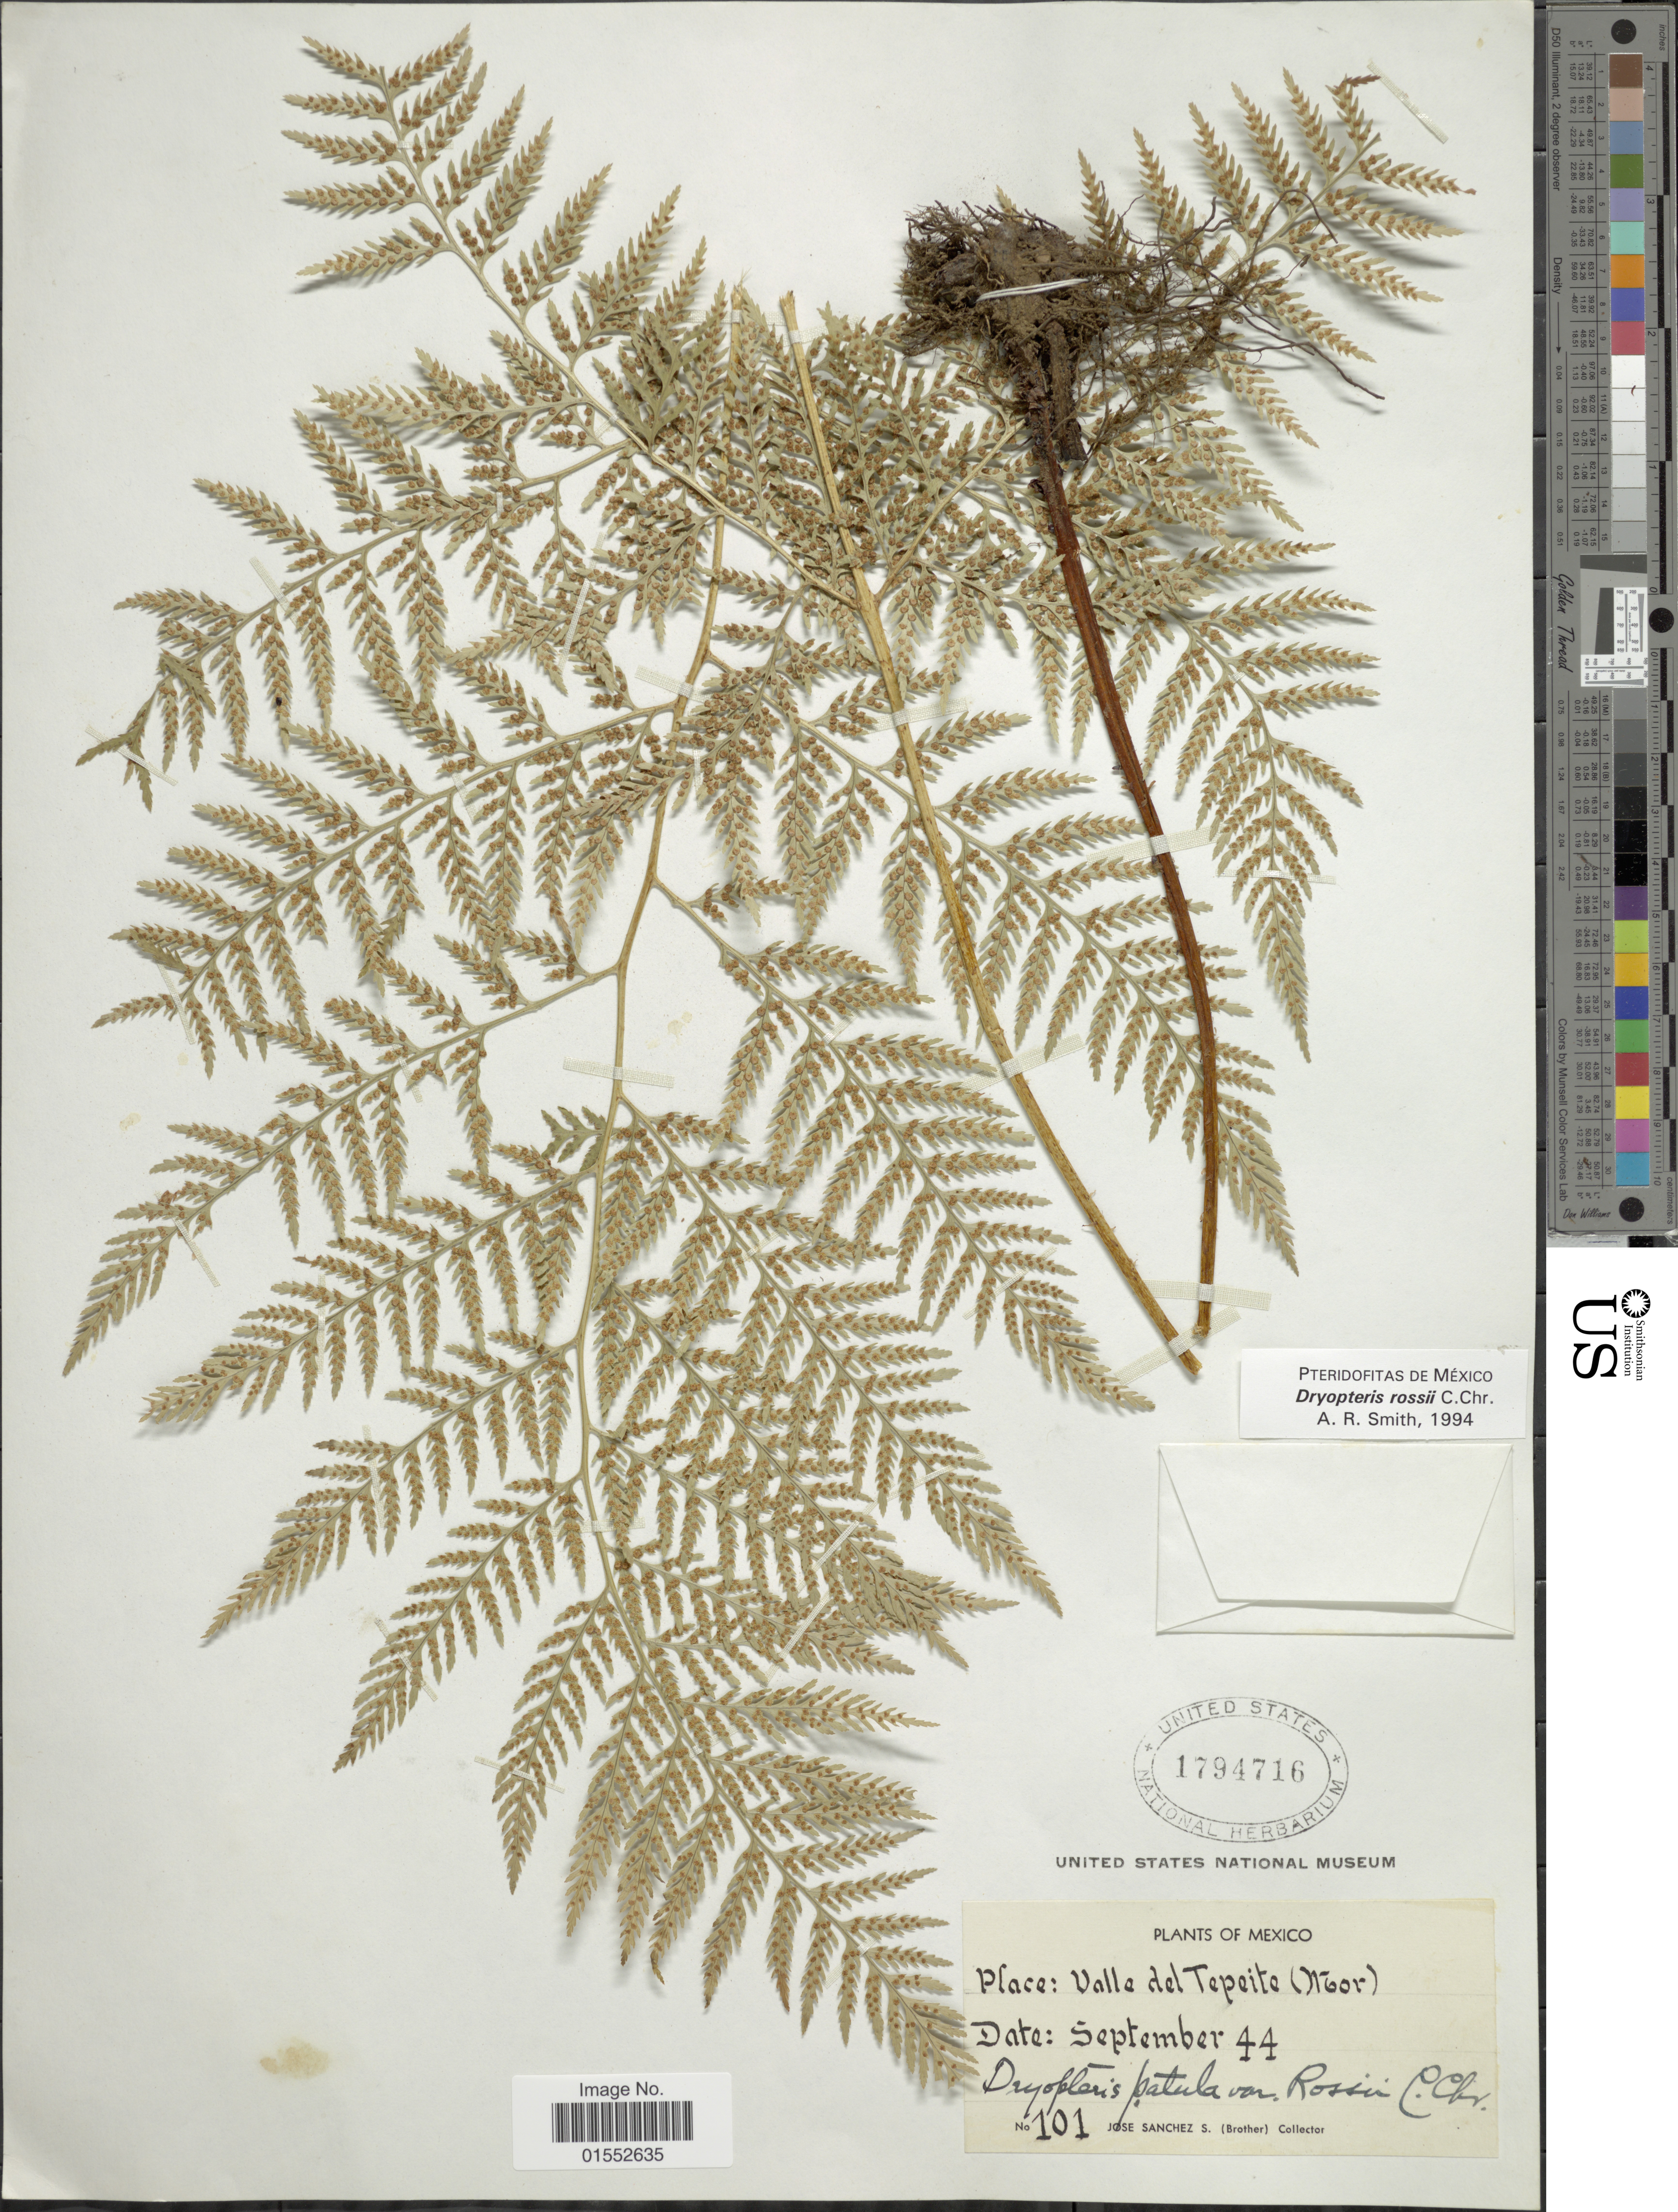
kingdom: Plantae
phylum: Tracheophyta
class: Polypodiopsida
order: Polypodiales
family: Dryopteridaceae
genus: Dryopteris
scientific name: Dryopteris rossii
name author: C. Chr.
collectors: J. Sanchez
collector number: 101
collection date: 1944-09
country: Mexico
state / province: Morelos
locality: Valle del Tepeite (Mor)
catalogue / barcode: US 1794716